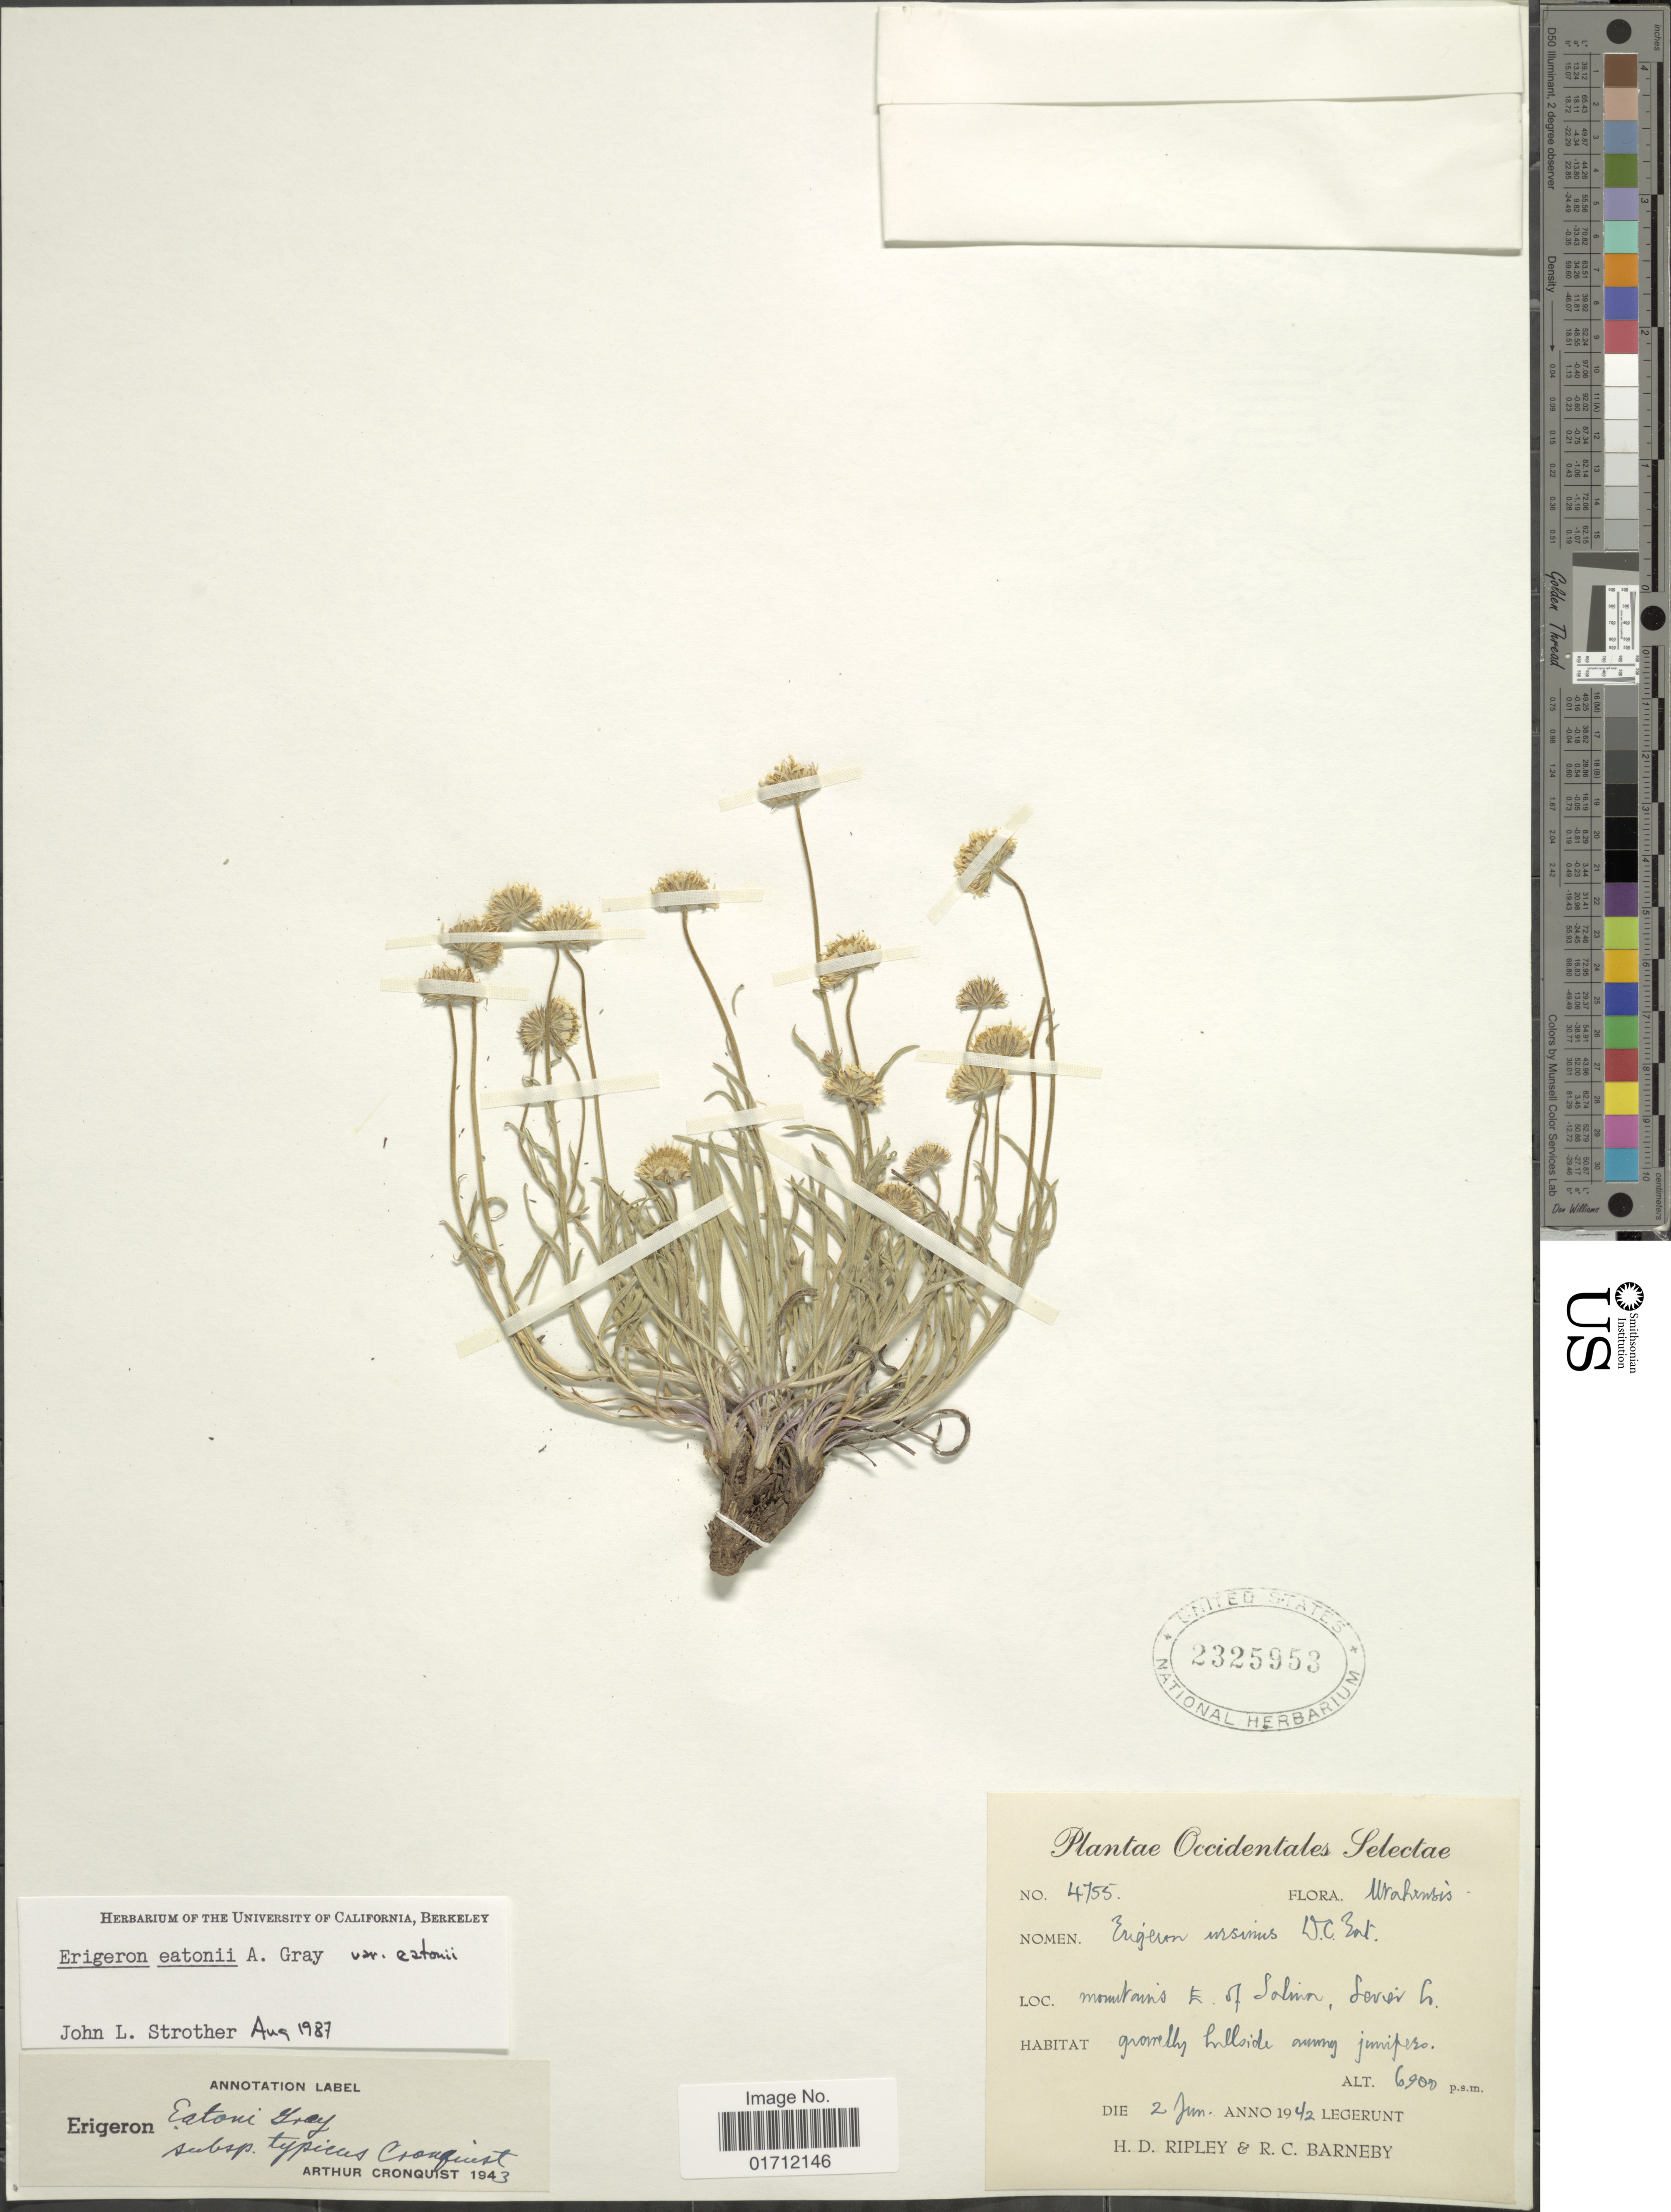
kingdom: Plantae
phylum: Tracheophyta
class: Magnoliopsida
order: Asterales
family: Asteraceae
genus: Erigeron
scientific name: Erigeron eatonii var. eatonii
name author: A. Gray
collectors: H. Ripley & R. C. Barneby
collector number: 4755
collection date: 1942-06-02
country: United States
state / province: Utah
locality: Utahensis, mountains E. of Salina, Sevier Co.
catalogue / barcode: US 2325953